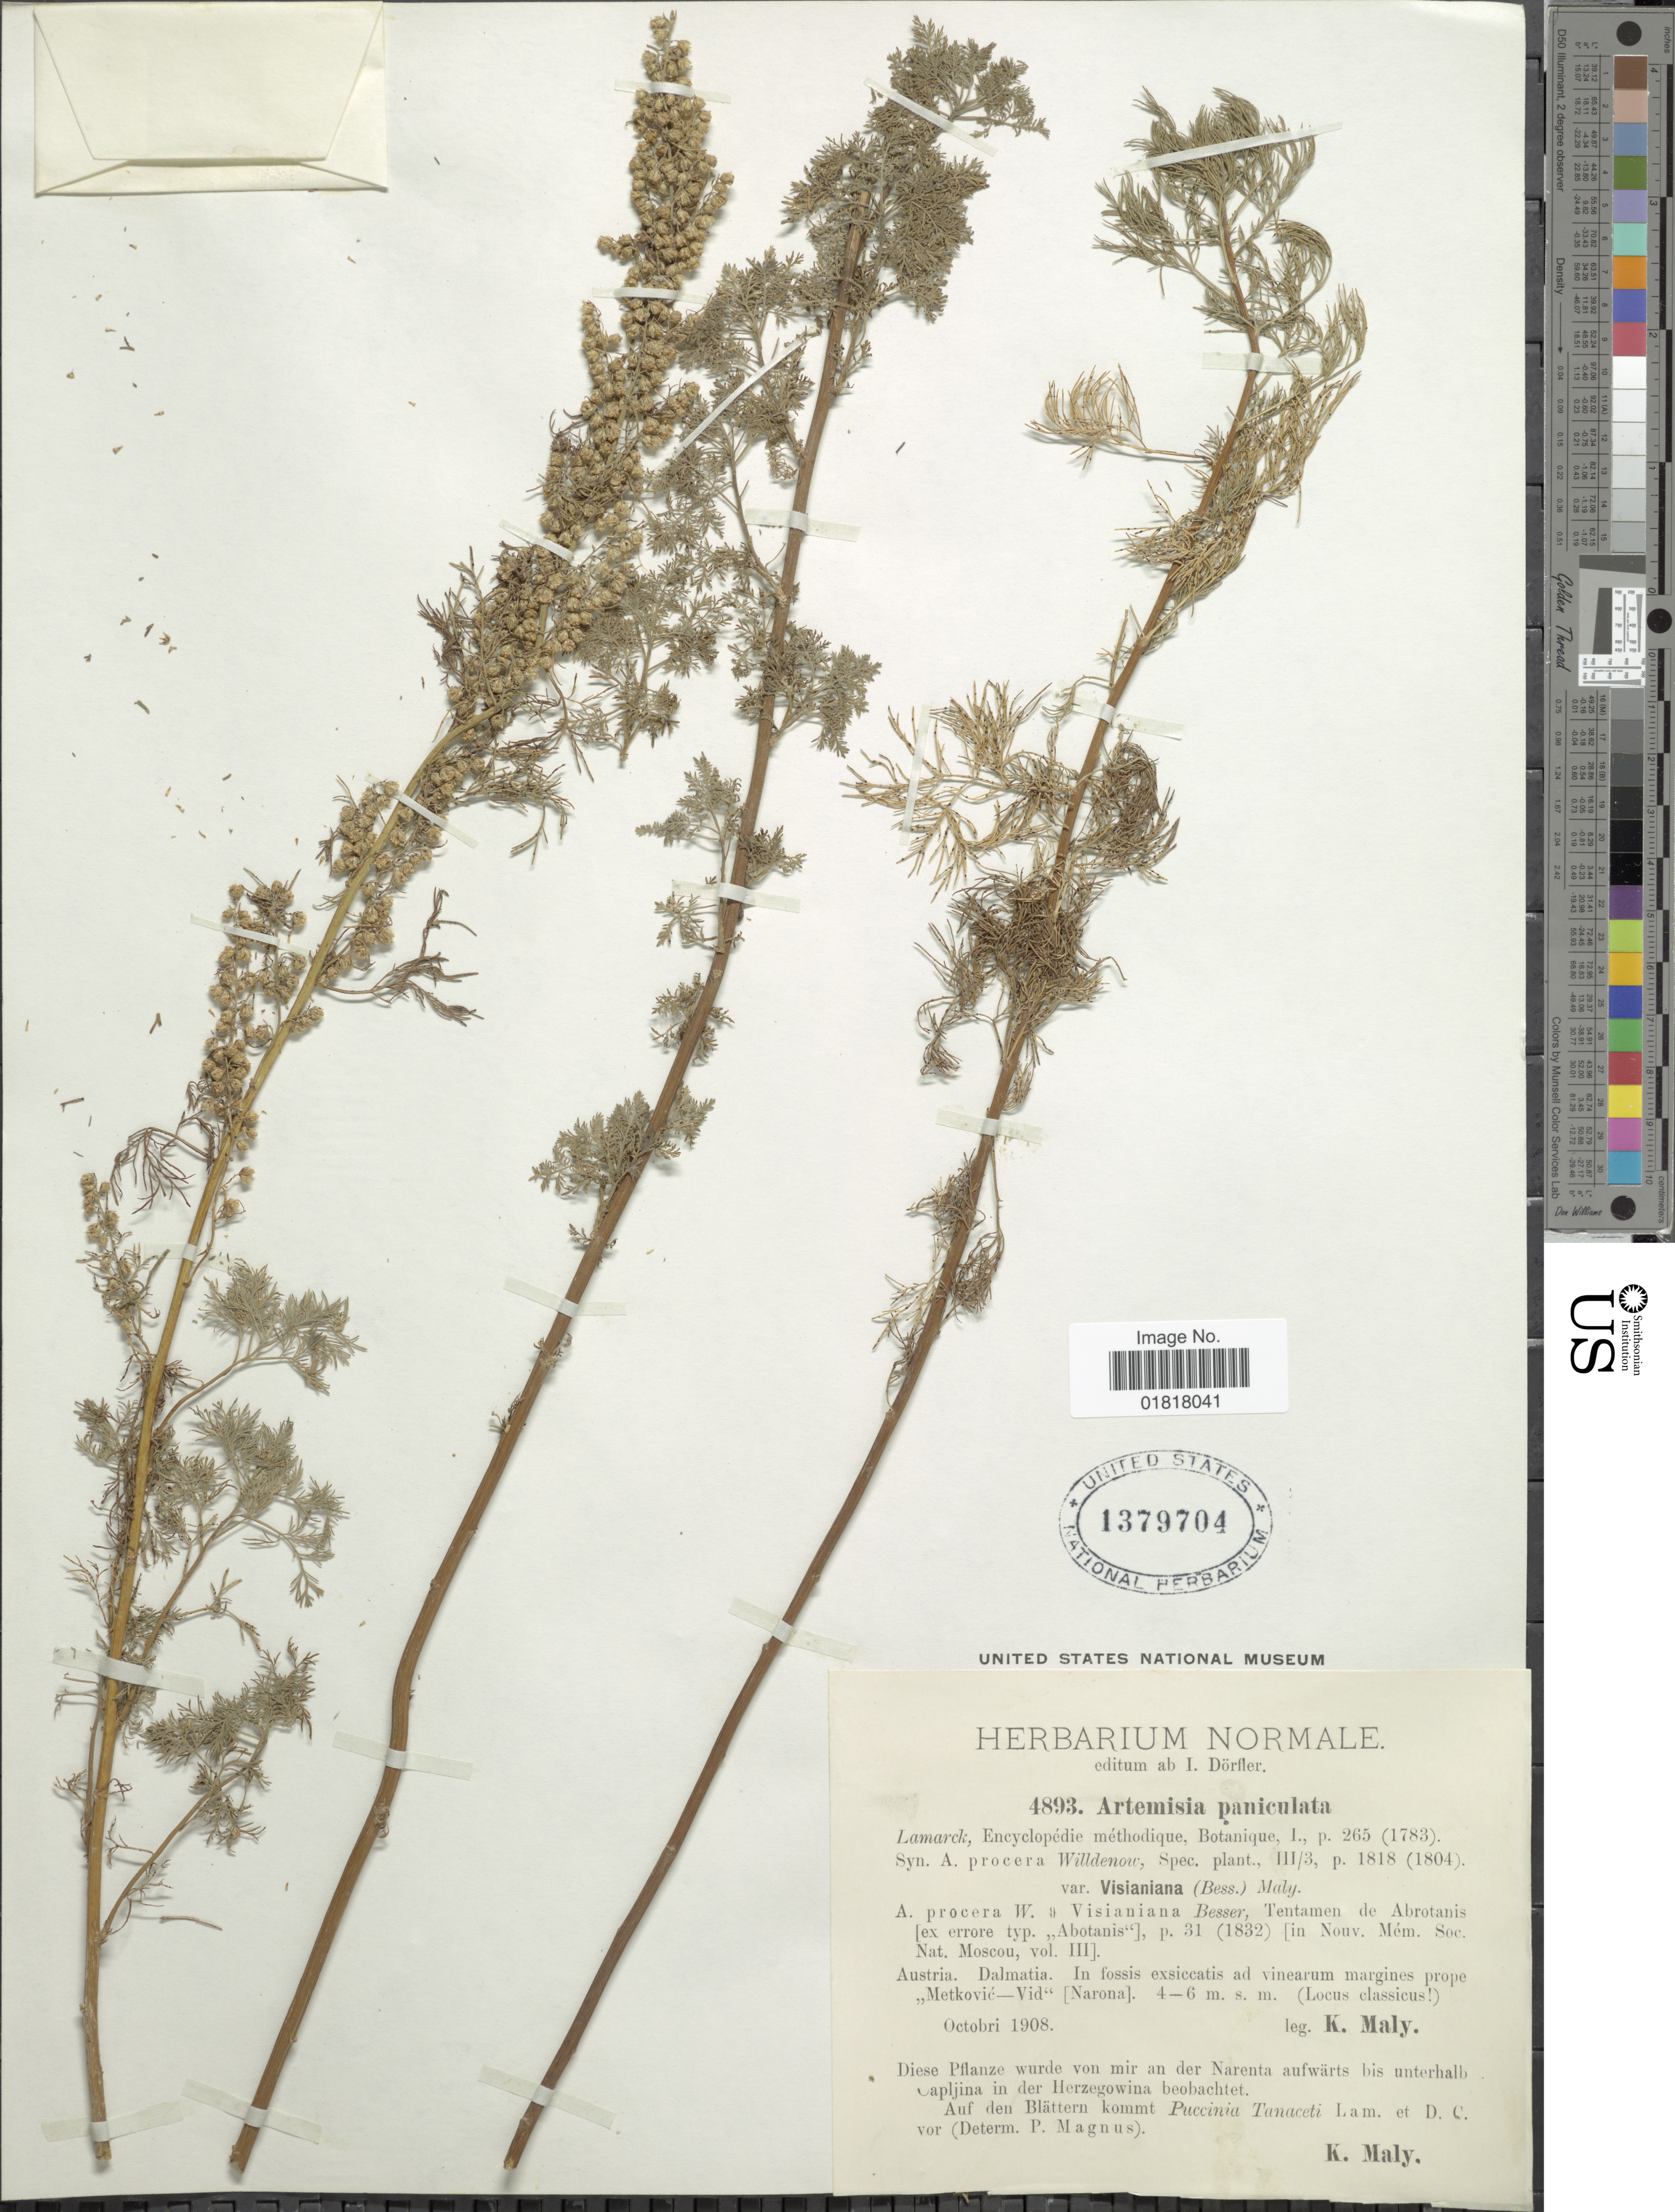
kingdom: Plantae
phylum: Tracheophyta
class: Magnoliopsida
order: Asterales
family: Asteraceae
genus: Artemisia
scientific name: Artemisia paniculata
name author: Lam.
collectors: K. Malý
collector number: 4893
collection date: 1908-10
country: Austria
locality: Dalmatia, in fossis exsiccatis ad vinearum margines prope "Metkovic- Vid"(Narona)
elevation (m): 4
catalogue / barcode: US 1379704